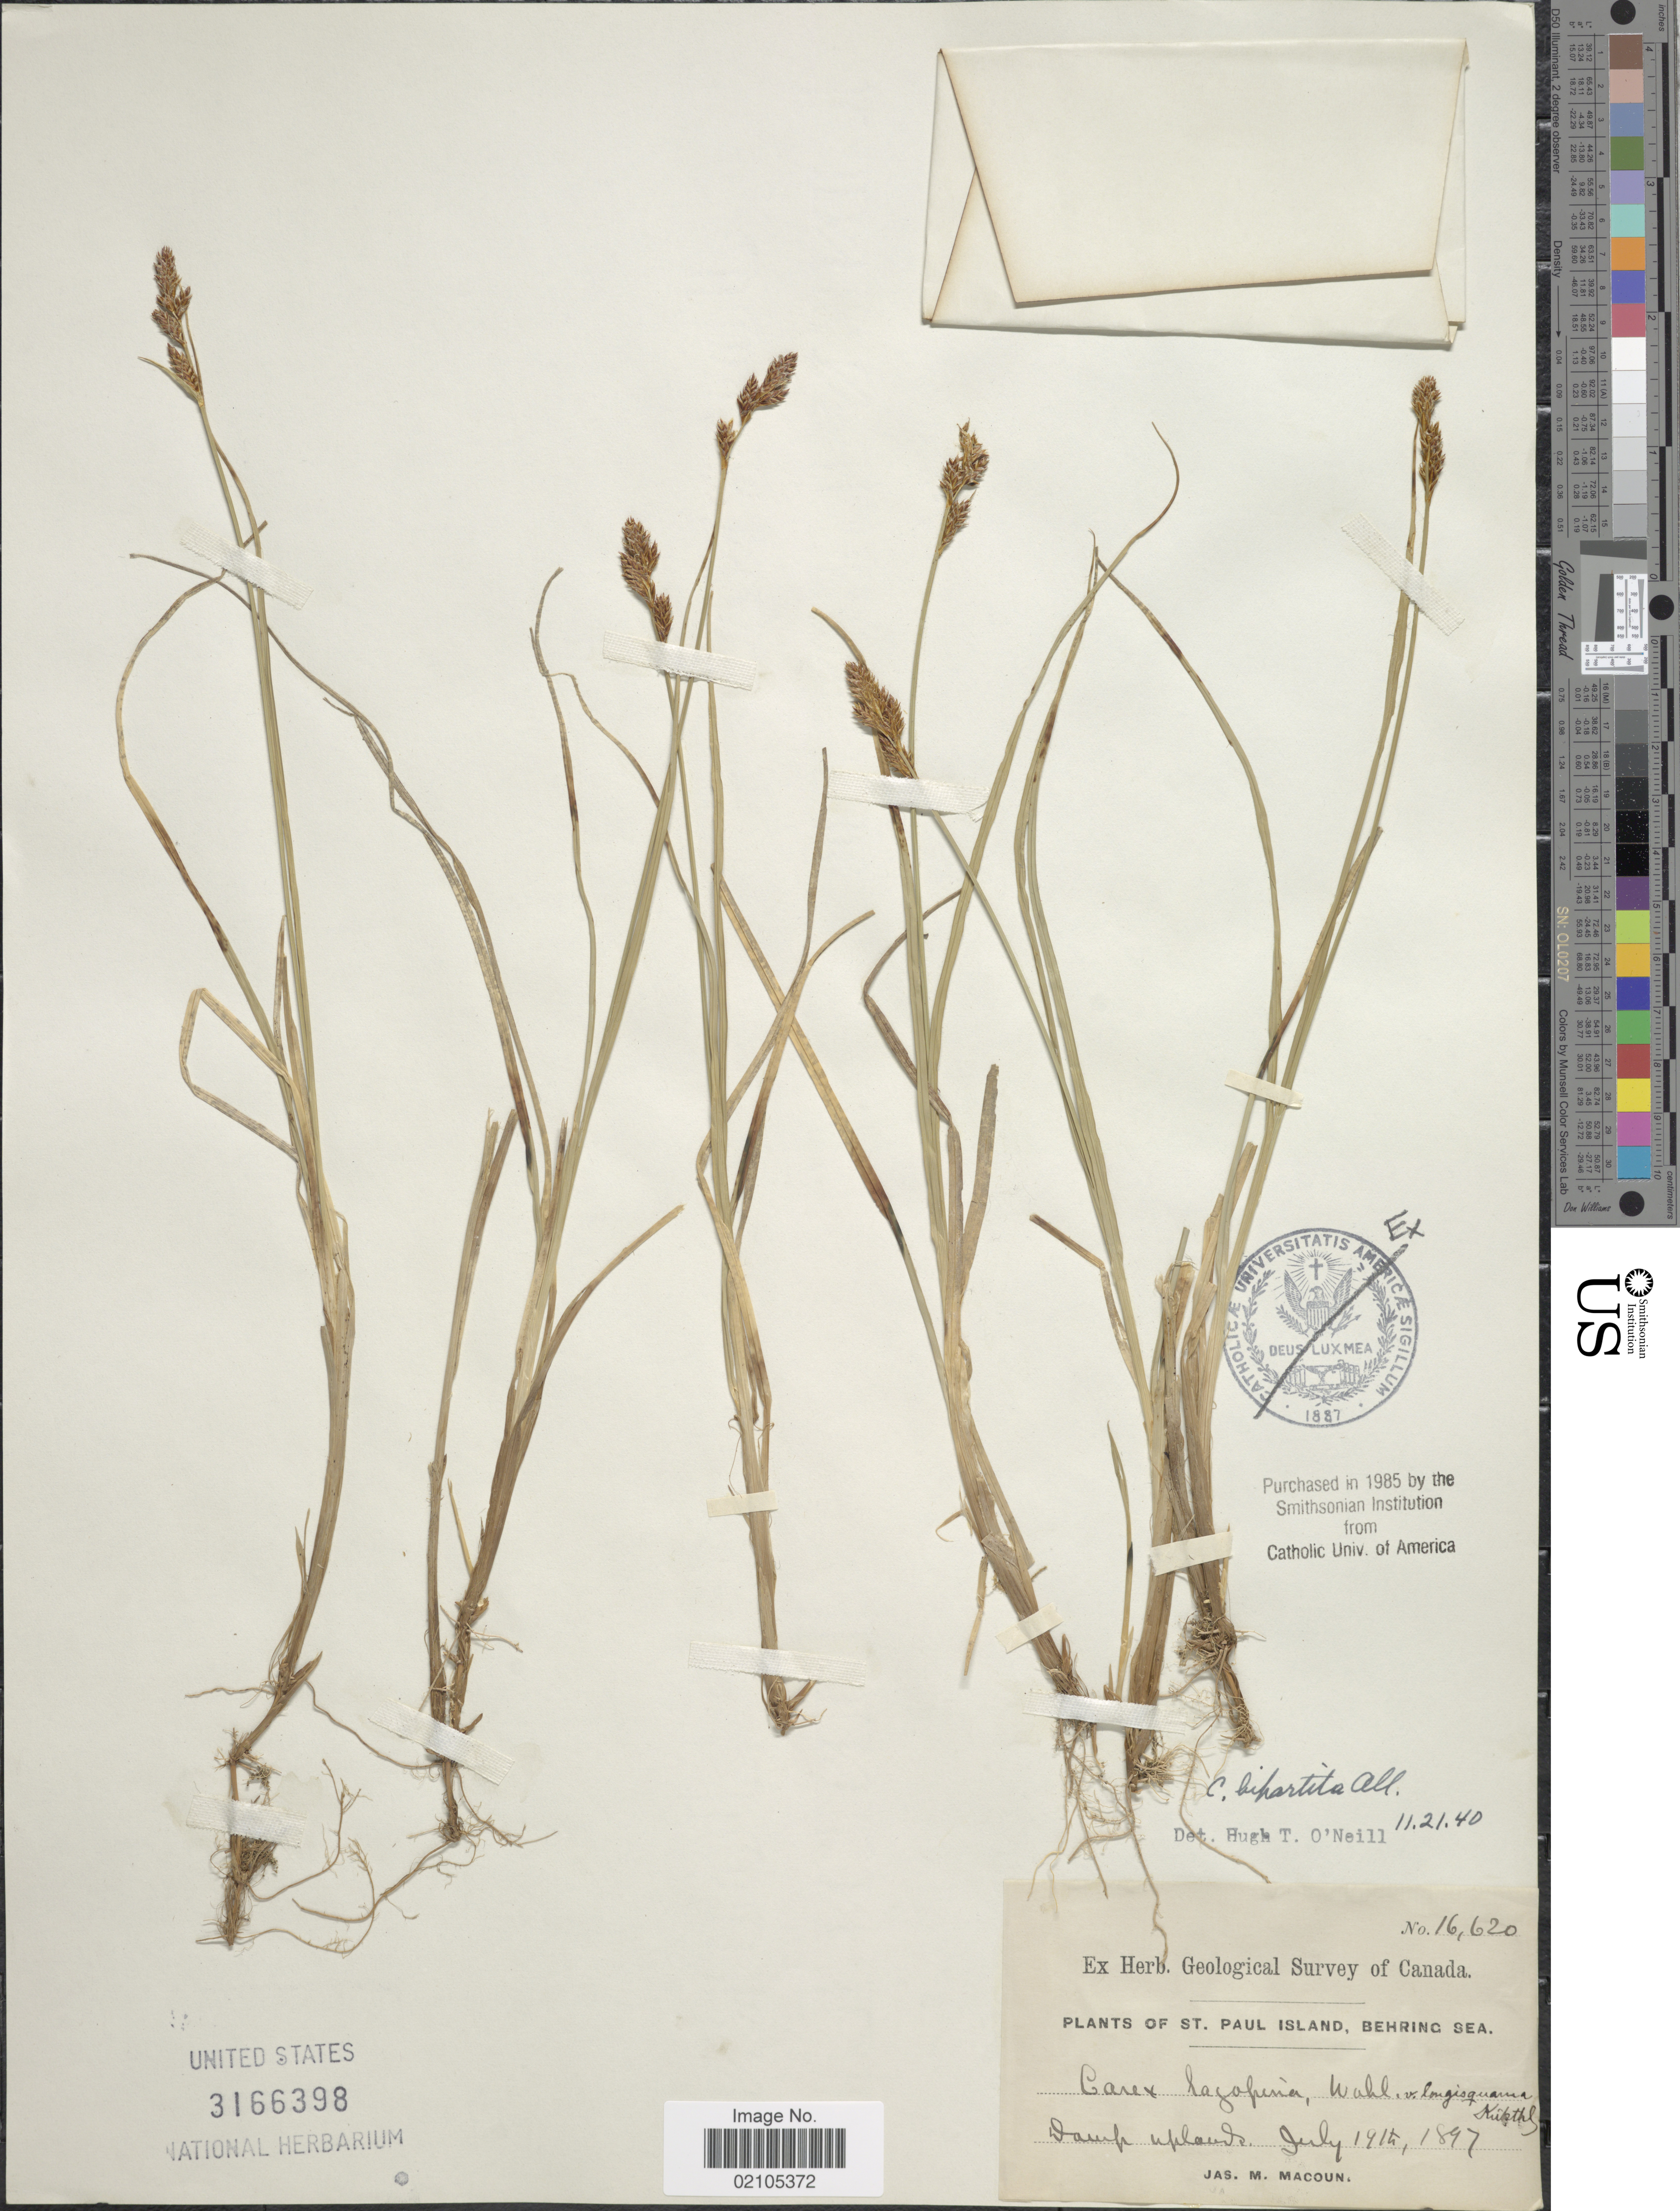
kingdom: Plantae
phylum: Tracheophyta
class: Liliopsida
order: Poales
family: Cyperaceae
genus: Carex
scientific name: Carex lachenalii subsp. lachenalii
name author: Schkuhr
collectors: J. M. Macoun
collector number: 16620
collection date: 1897-07-19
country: United States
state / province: Alaska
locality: St. Paul Island, Behring Sea. Damp uplands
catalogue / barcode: US 3166398